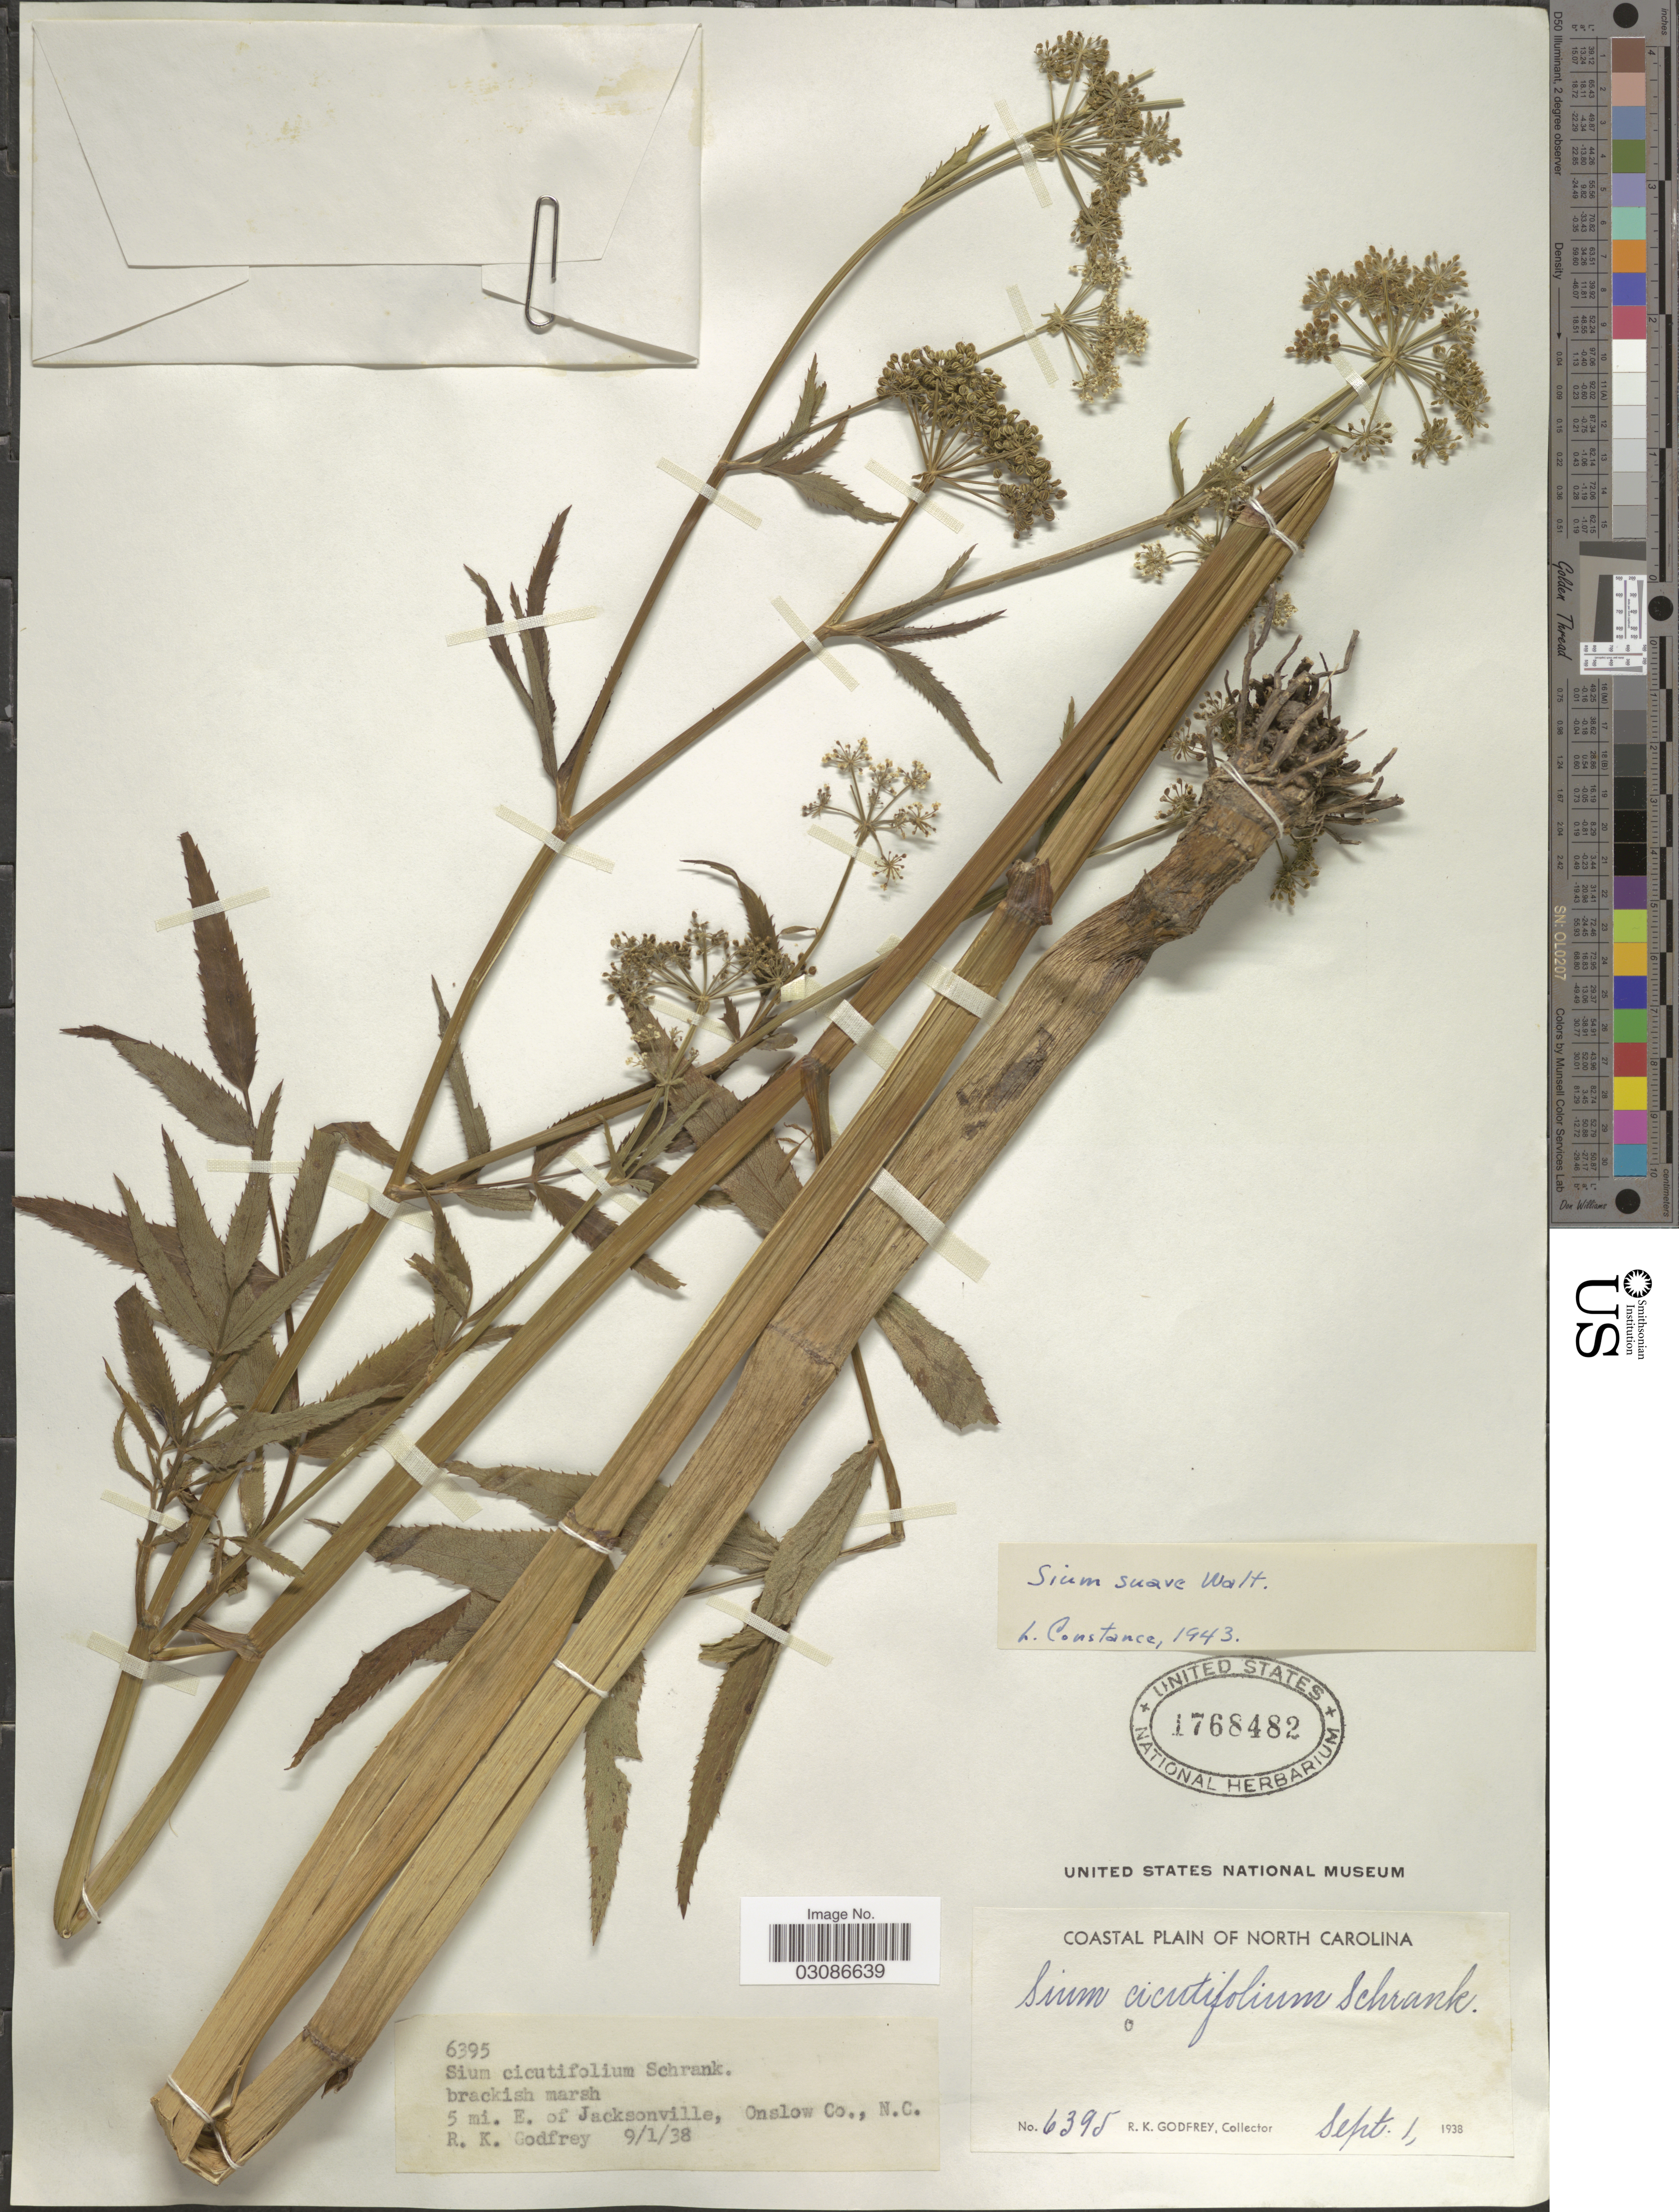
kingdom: Plantae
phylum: Tracheophyta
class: Magnoliopsida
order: Apiales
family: Apiaceae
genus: Sium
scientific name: Sium suave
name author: Walter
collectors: R. K. Godfrey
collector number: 6395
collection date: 1938-09-01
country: United States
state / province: North Carolina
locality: Coastal Plain of North Carolina, 5 mi. E of Jacksonville, Onslow Co.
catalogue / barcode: US 1768482